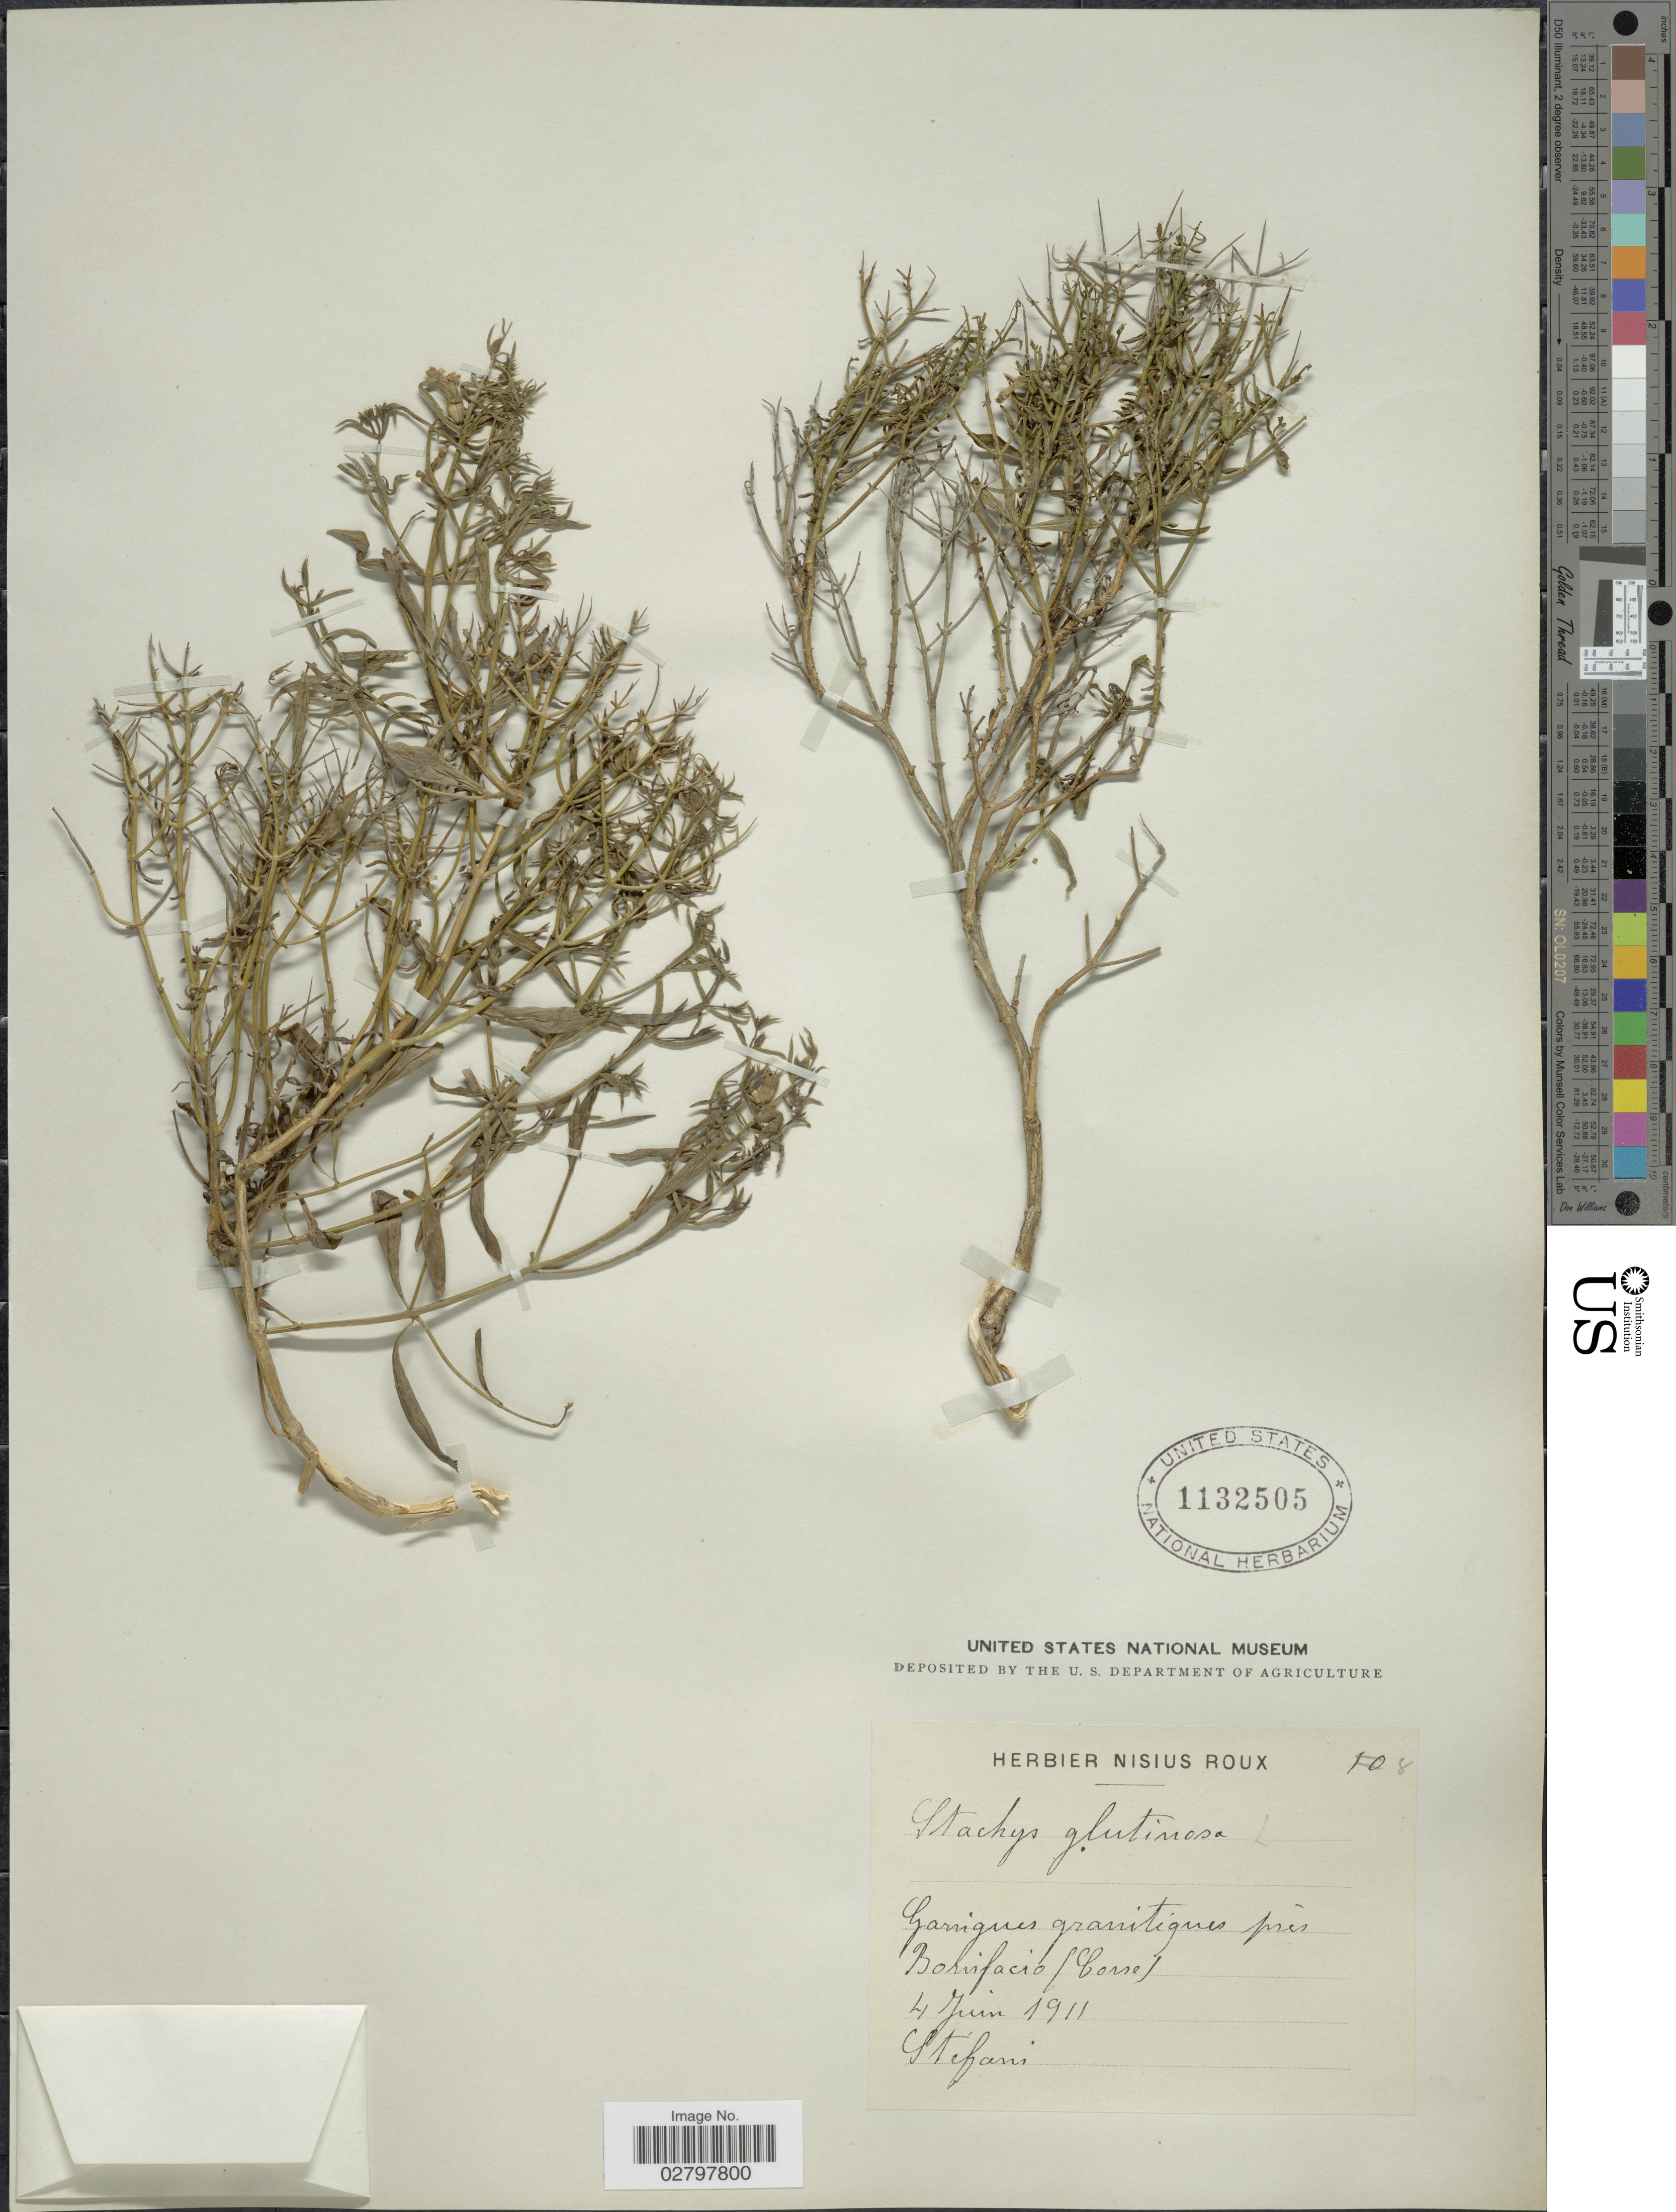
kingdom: Plantae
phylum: Tracheophyta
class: Magnoliopsida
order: Lamiales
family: Lamiaceae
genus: Stachys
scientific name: Stachys glutinosa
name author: L.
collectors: Stefani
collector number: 8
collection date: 1911-06-04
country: France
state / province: Corsica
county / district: Corse-du-Sud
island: Corse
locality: Garnigues granitiques prés Bonifacio (Corse).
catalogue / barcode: US 1132505